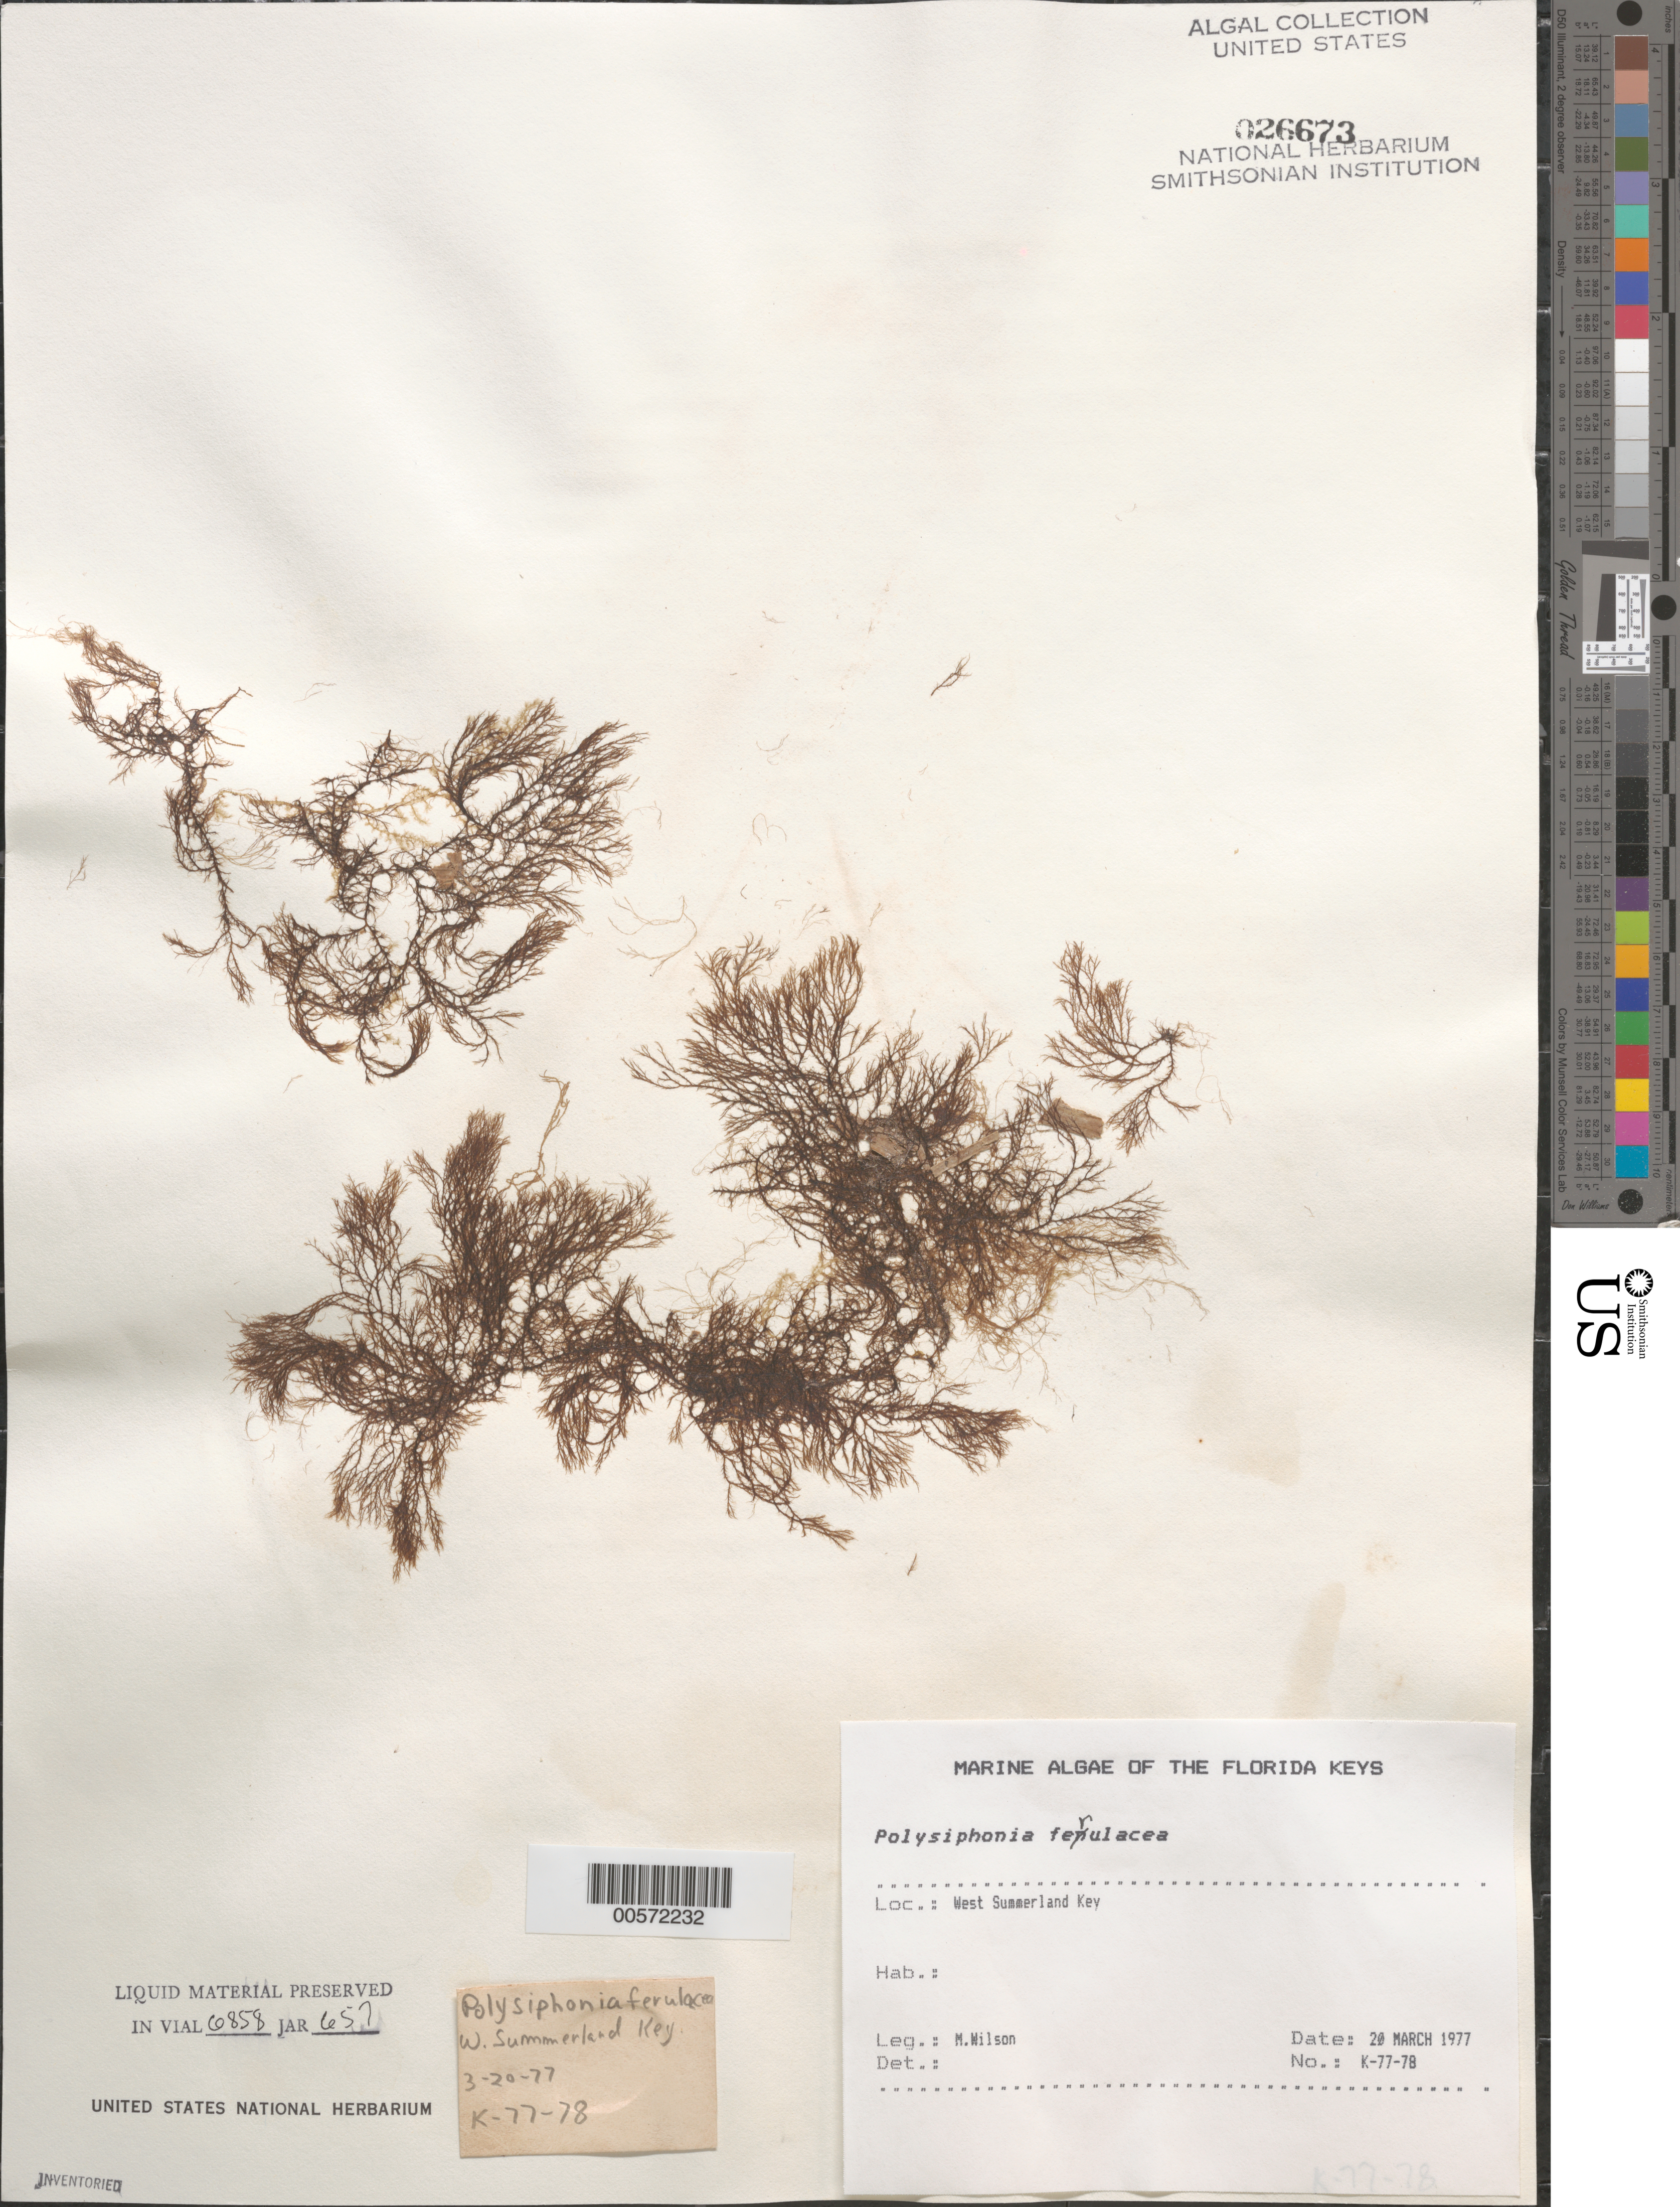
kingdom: Plantae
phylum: Rhodophyta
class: Florideophyceae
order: Ceramiales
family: Rhodomelaceae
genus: Melanothamnus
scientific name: Melanothamnus ferulaceus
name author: (Suhr ex J. Agardh) Diaz-Tapia & Maggs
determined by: Algae name updating Project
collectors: M. Wilson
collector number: K-77-78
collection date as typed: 20 Mar 1977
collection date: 1977-03-20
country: United States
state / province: Florida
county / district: Monroe County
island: West Summerland Key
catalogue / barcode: US 26673